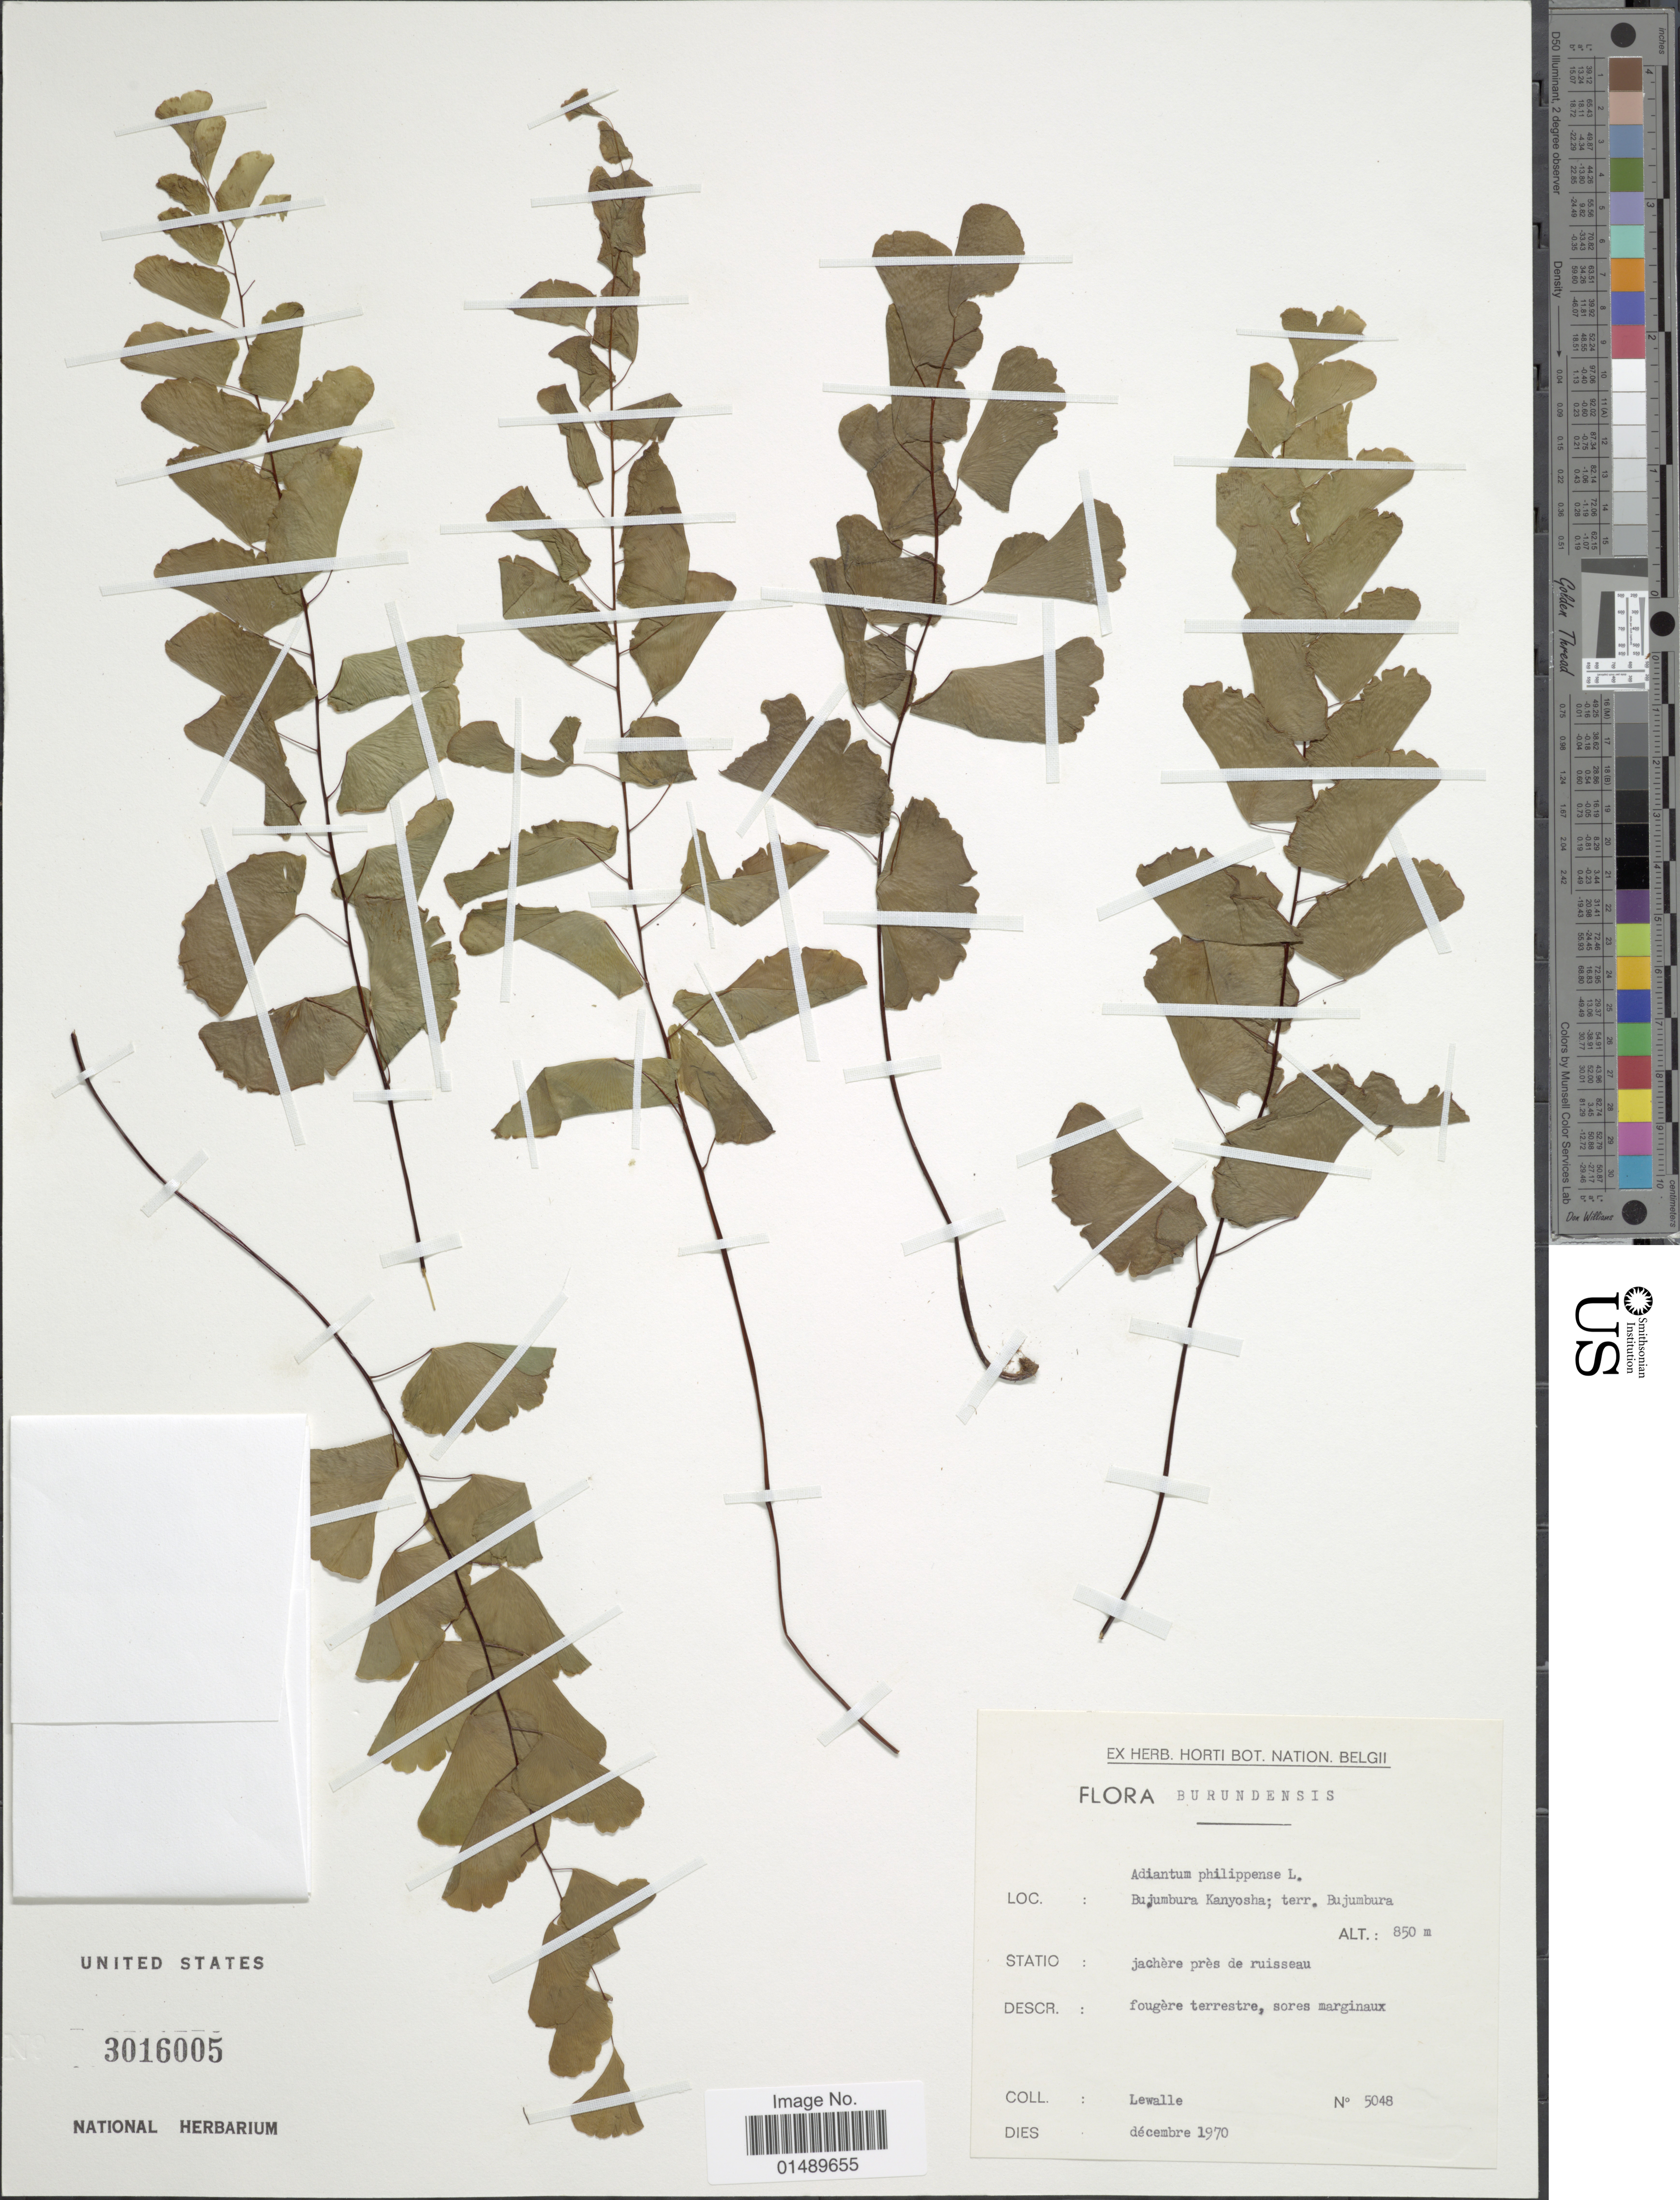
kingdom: Plantae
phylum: Tracheophyta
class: Polypodiopsida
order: Polypodiales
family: Pteridaceae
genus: Adiantum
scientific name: Adiantum philippense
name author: L.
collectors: Lewalle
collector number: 5048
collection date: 1970-12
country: Burundi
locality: Burundensis, Bujumbura Kanyosha; terr. Bujumbura.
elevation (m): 850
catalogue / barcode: US 3016005